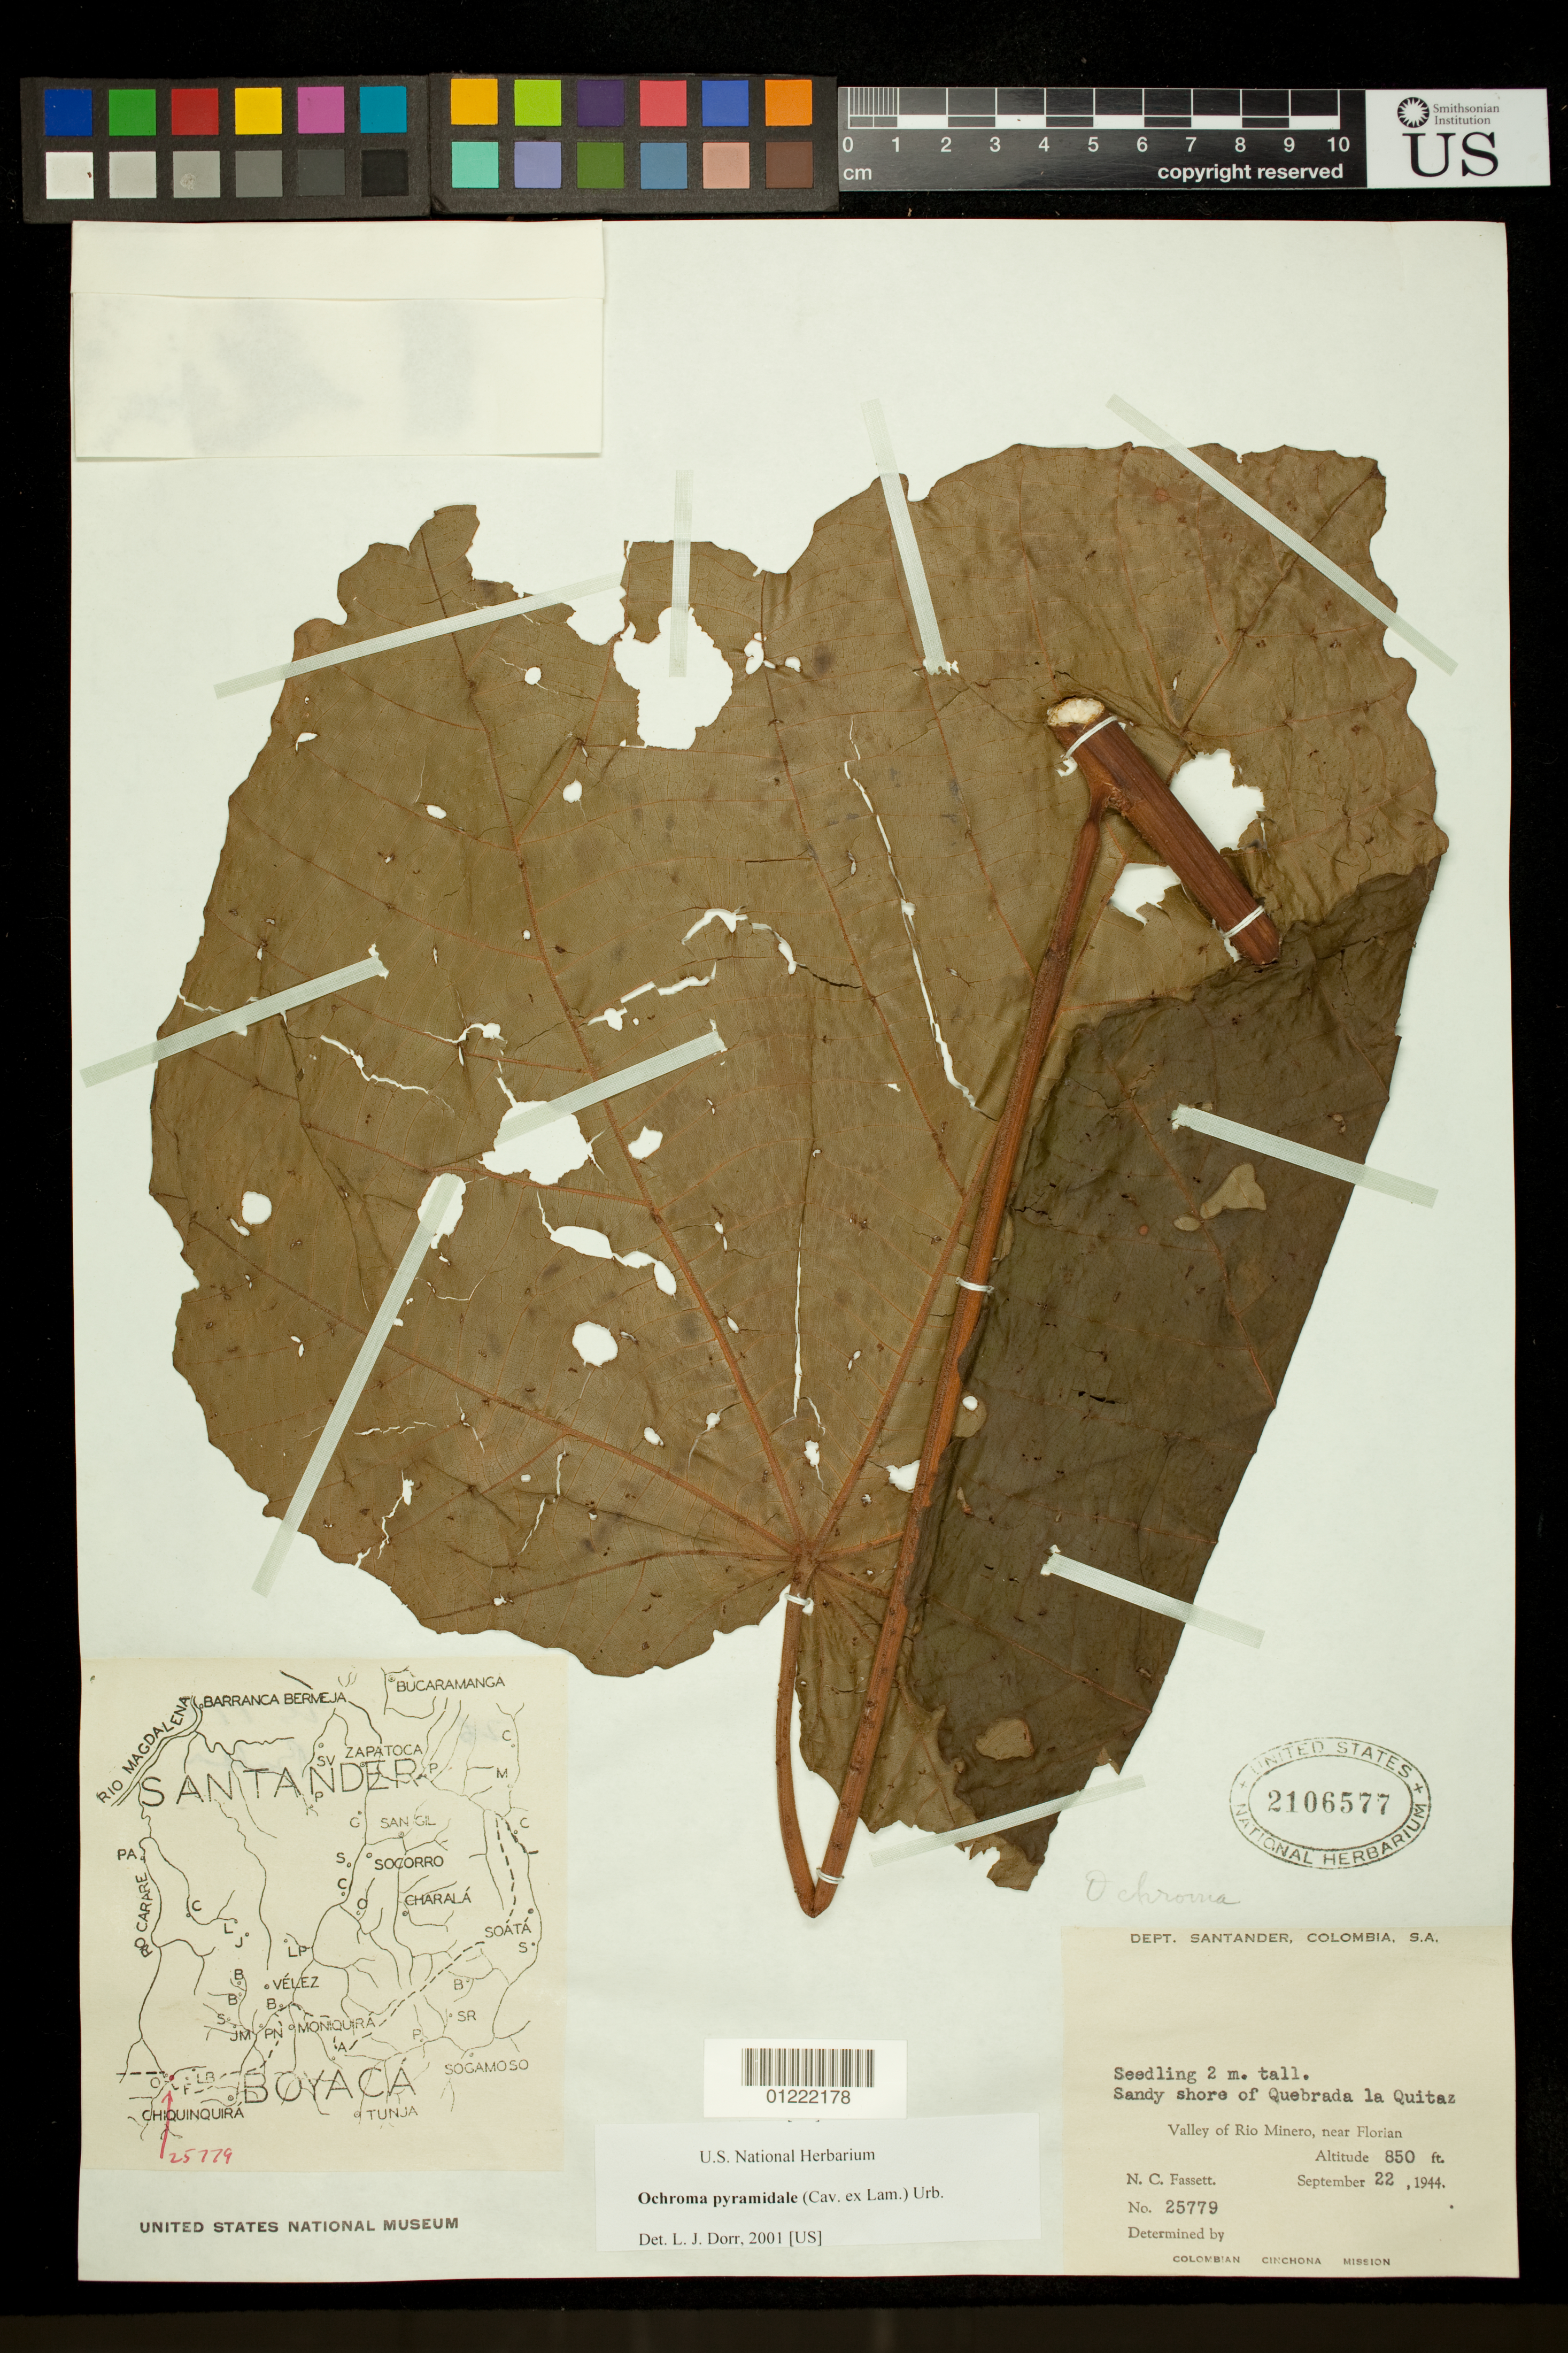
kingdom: Plantae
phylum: Tracheophyta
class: Magnoliopsida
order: Malvales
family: Malvaceae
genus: Ochroma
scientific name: Ochroma pyramidale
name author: (Cav. ex Lam.) Urb.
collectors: N. C. Fassett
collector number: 25779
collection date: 1944-09-22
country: Colombia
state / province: Santander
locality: Valley of Rio Minero, near Florian. Sandy shore of Quebrada la Quitaz.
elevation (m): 259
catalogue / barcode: US 2106577